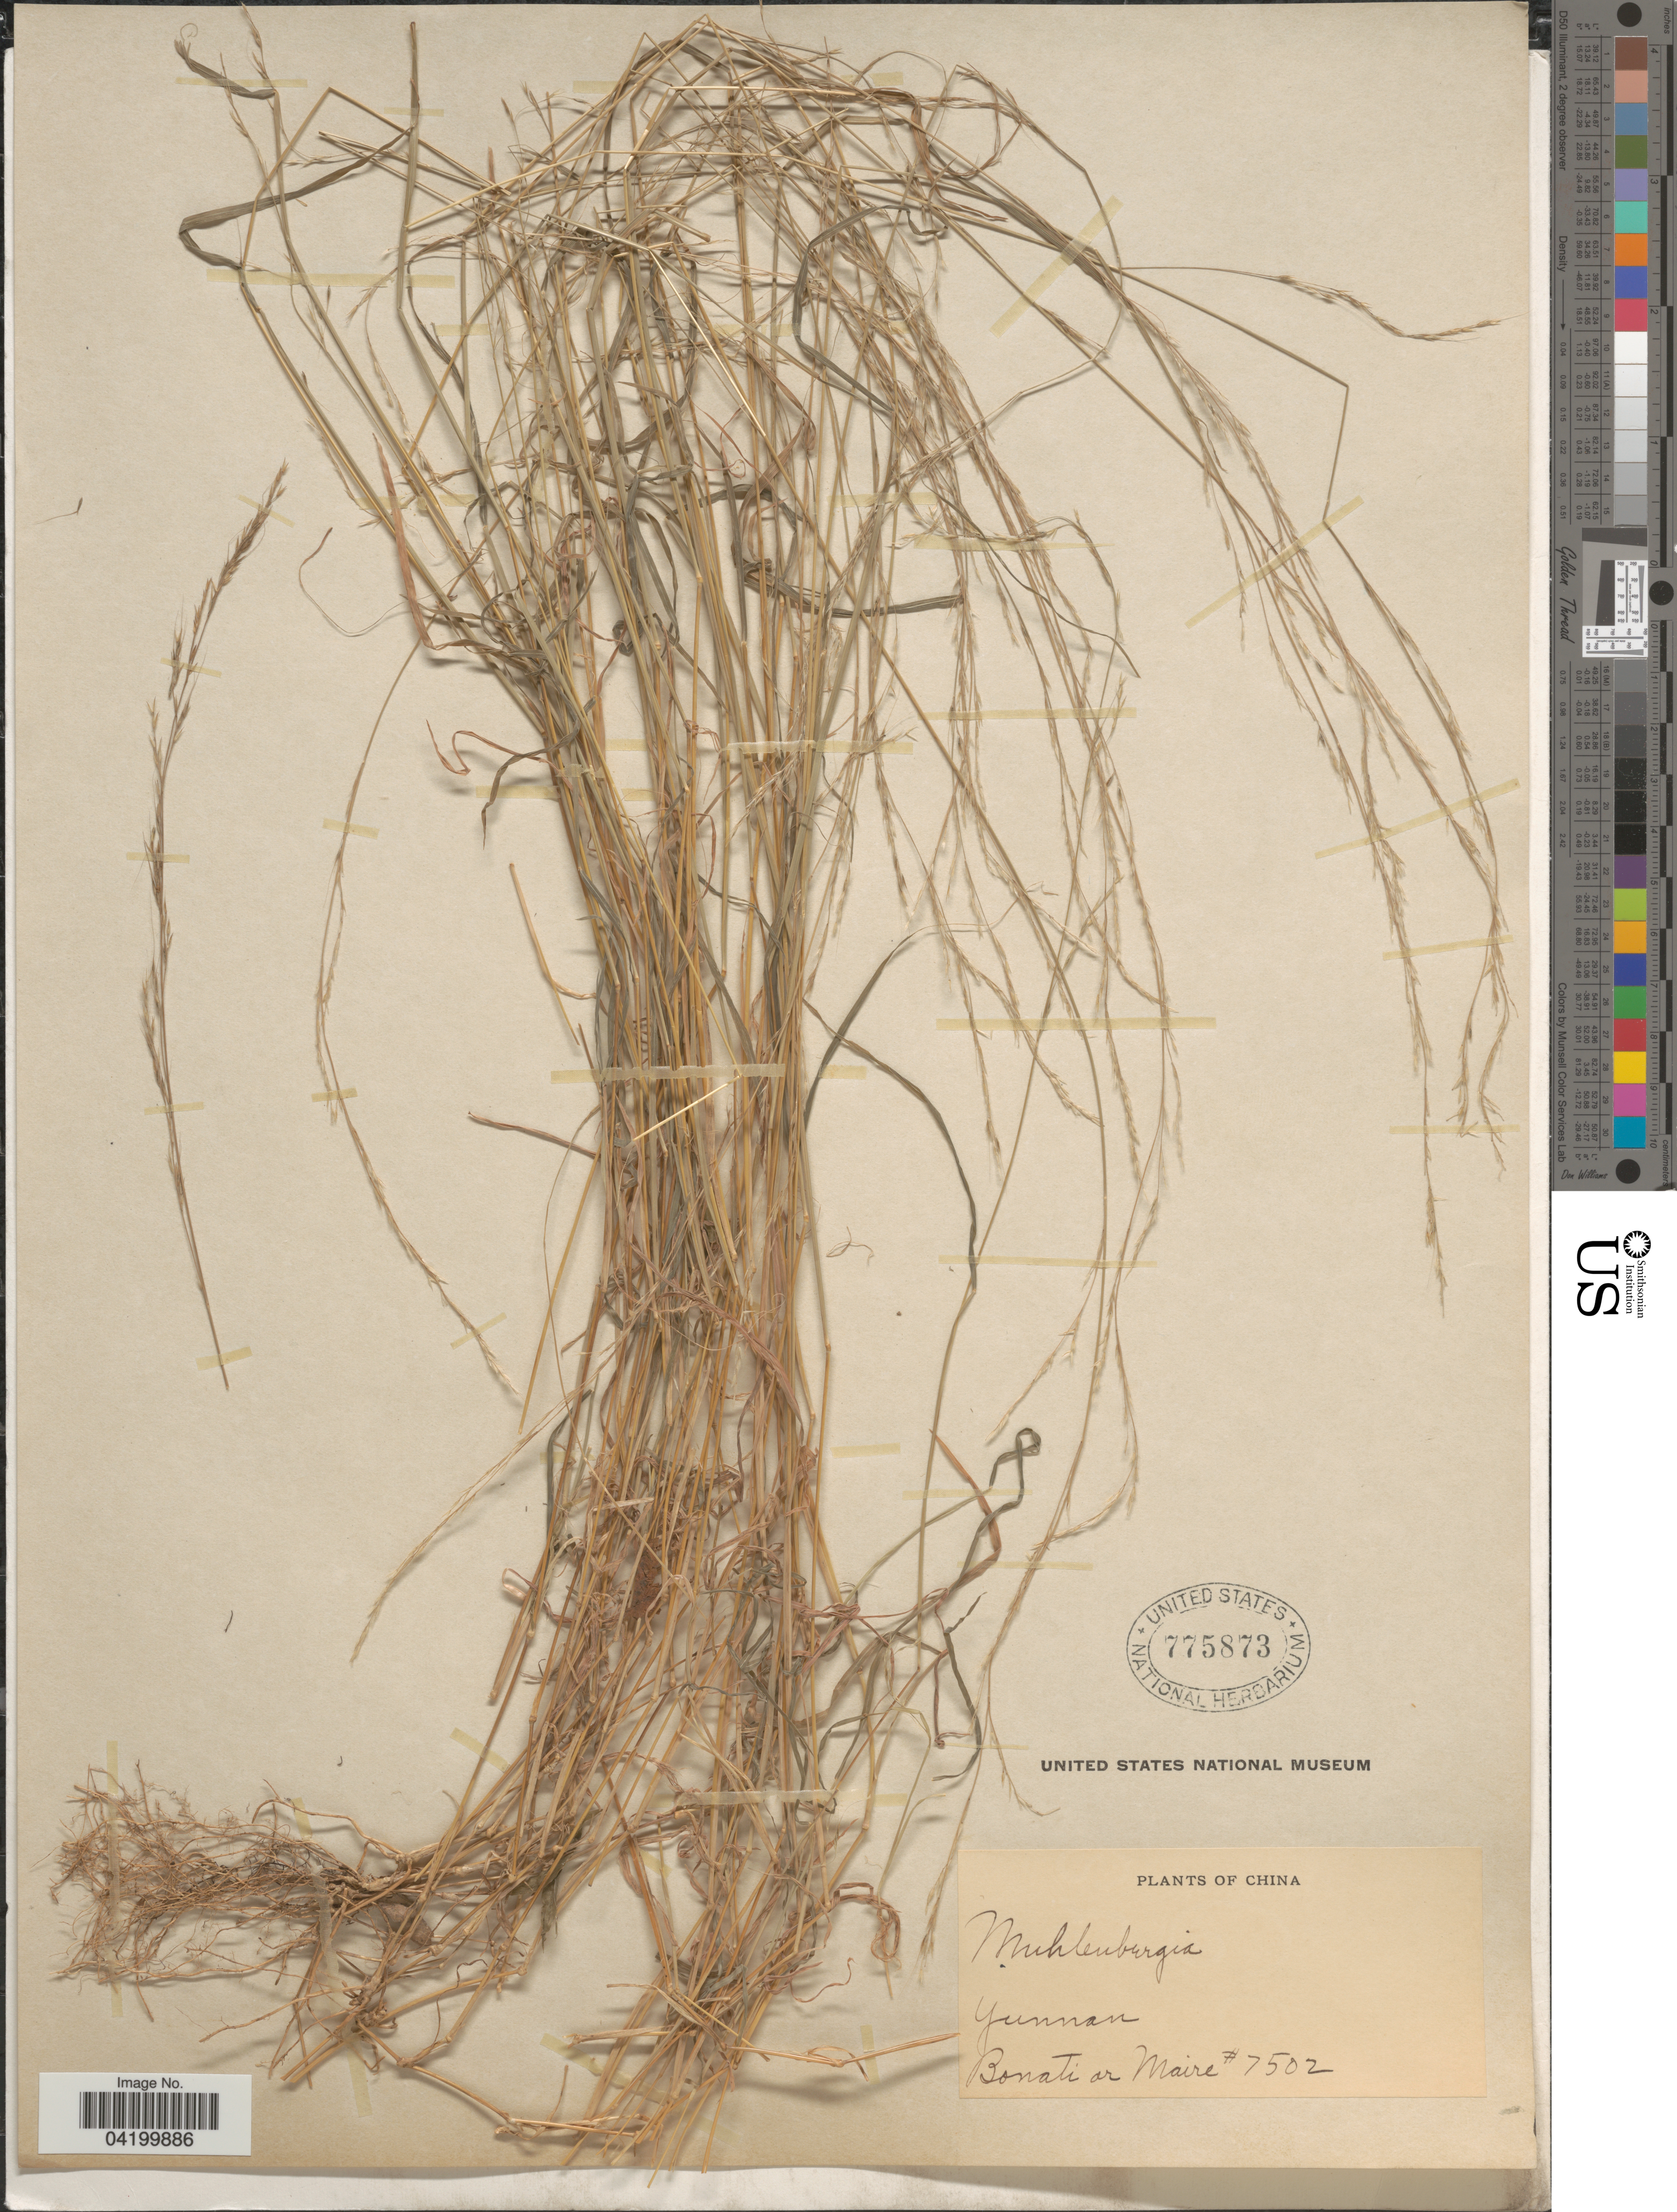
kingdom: Plantae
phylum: Tracheophyta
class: Liliopsida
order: Poales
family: Poaceae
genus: Muhlenbergia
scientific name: Muhlenbergia himalayensis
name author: Hack. ex Hook. f.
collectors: -. Bonati & Maire, --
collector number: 7502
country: China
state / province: Yunnan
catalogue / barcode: US 775873